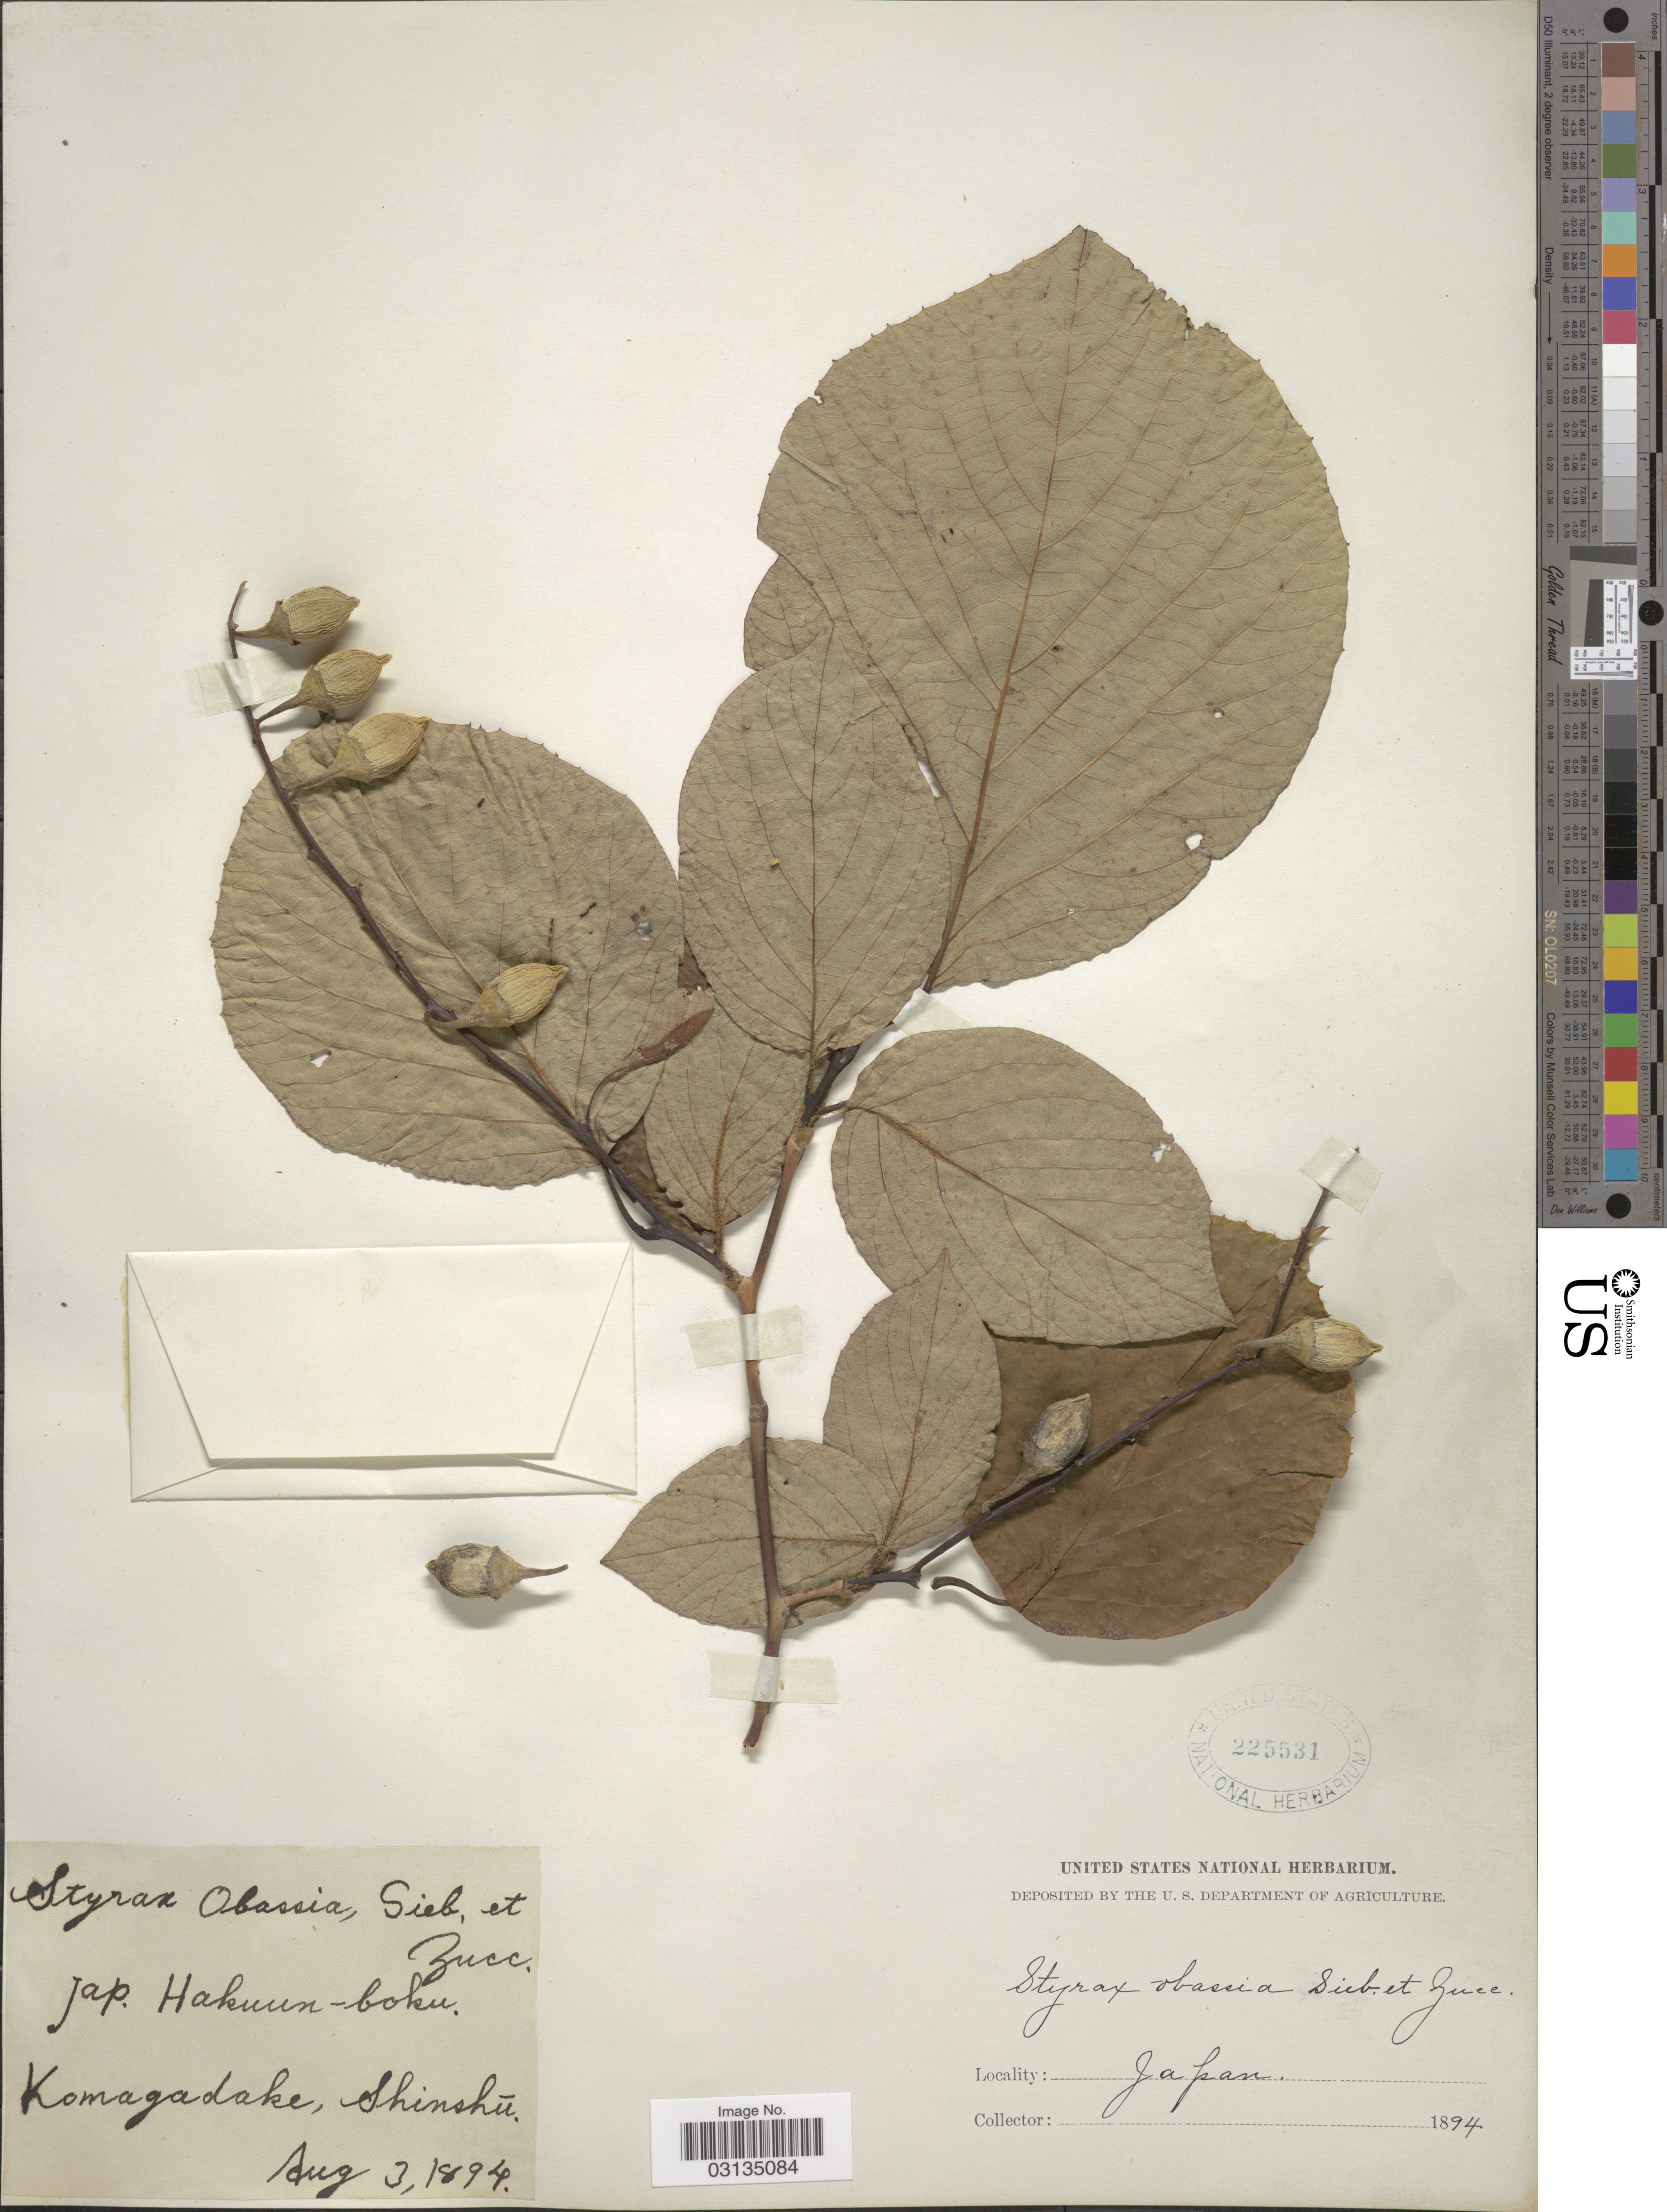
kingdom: Plantae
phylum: Tracheophyta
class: Magnoliopsida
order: Ericales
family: Styracaceae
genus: Styrax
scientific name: Styrax obassia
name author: Siebold & Zucc.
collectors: ex herb. United States National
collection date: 1894-08-03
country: Japan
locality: Komagadake, Shinshu.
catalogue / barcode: US 225531